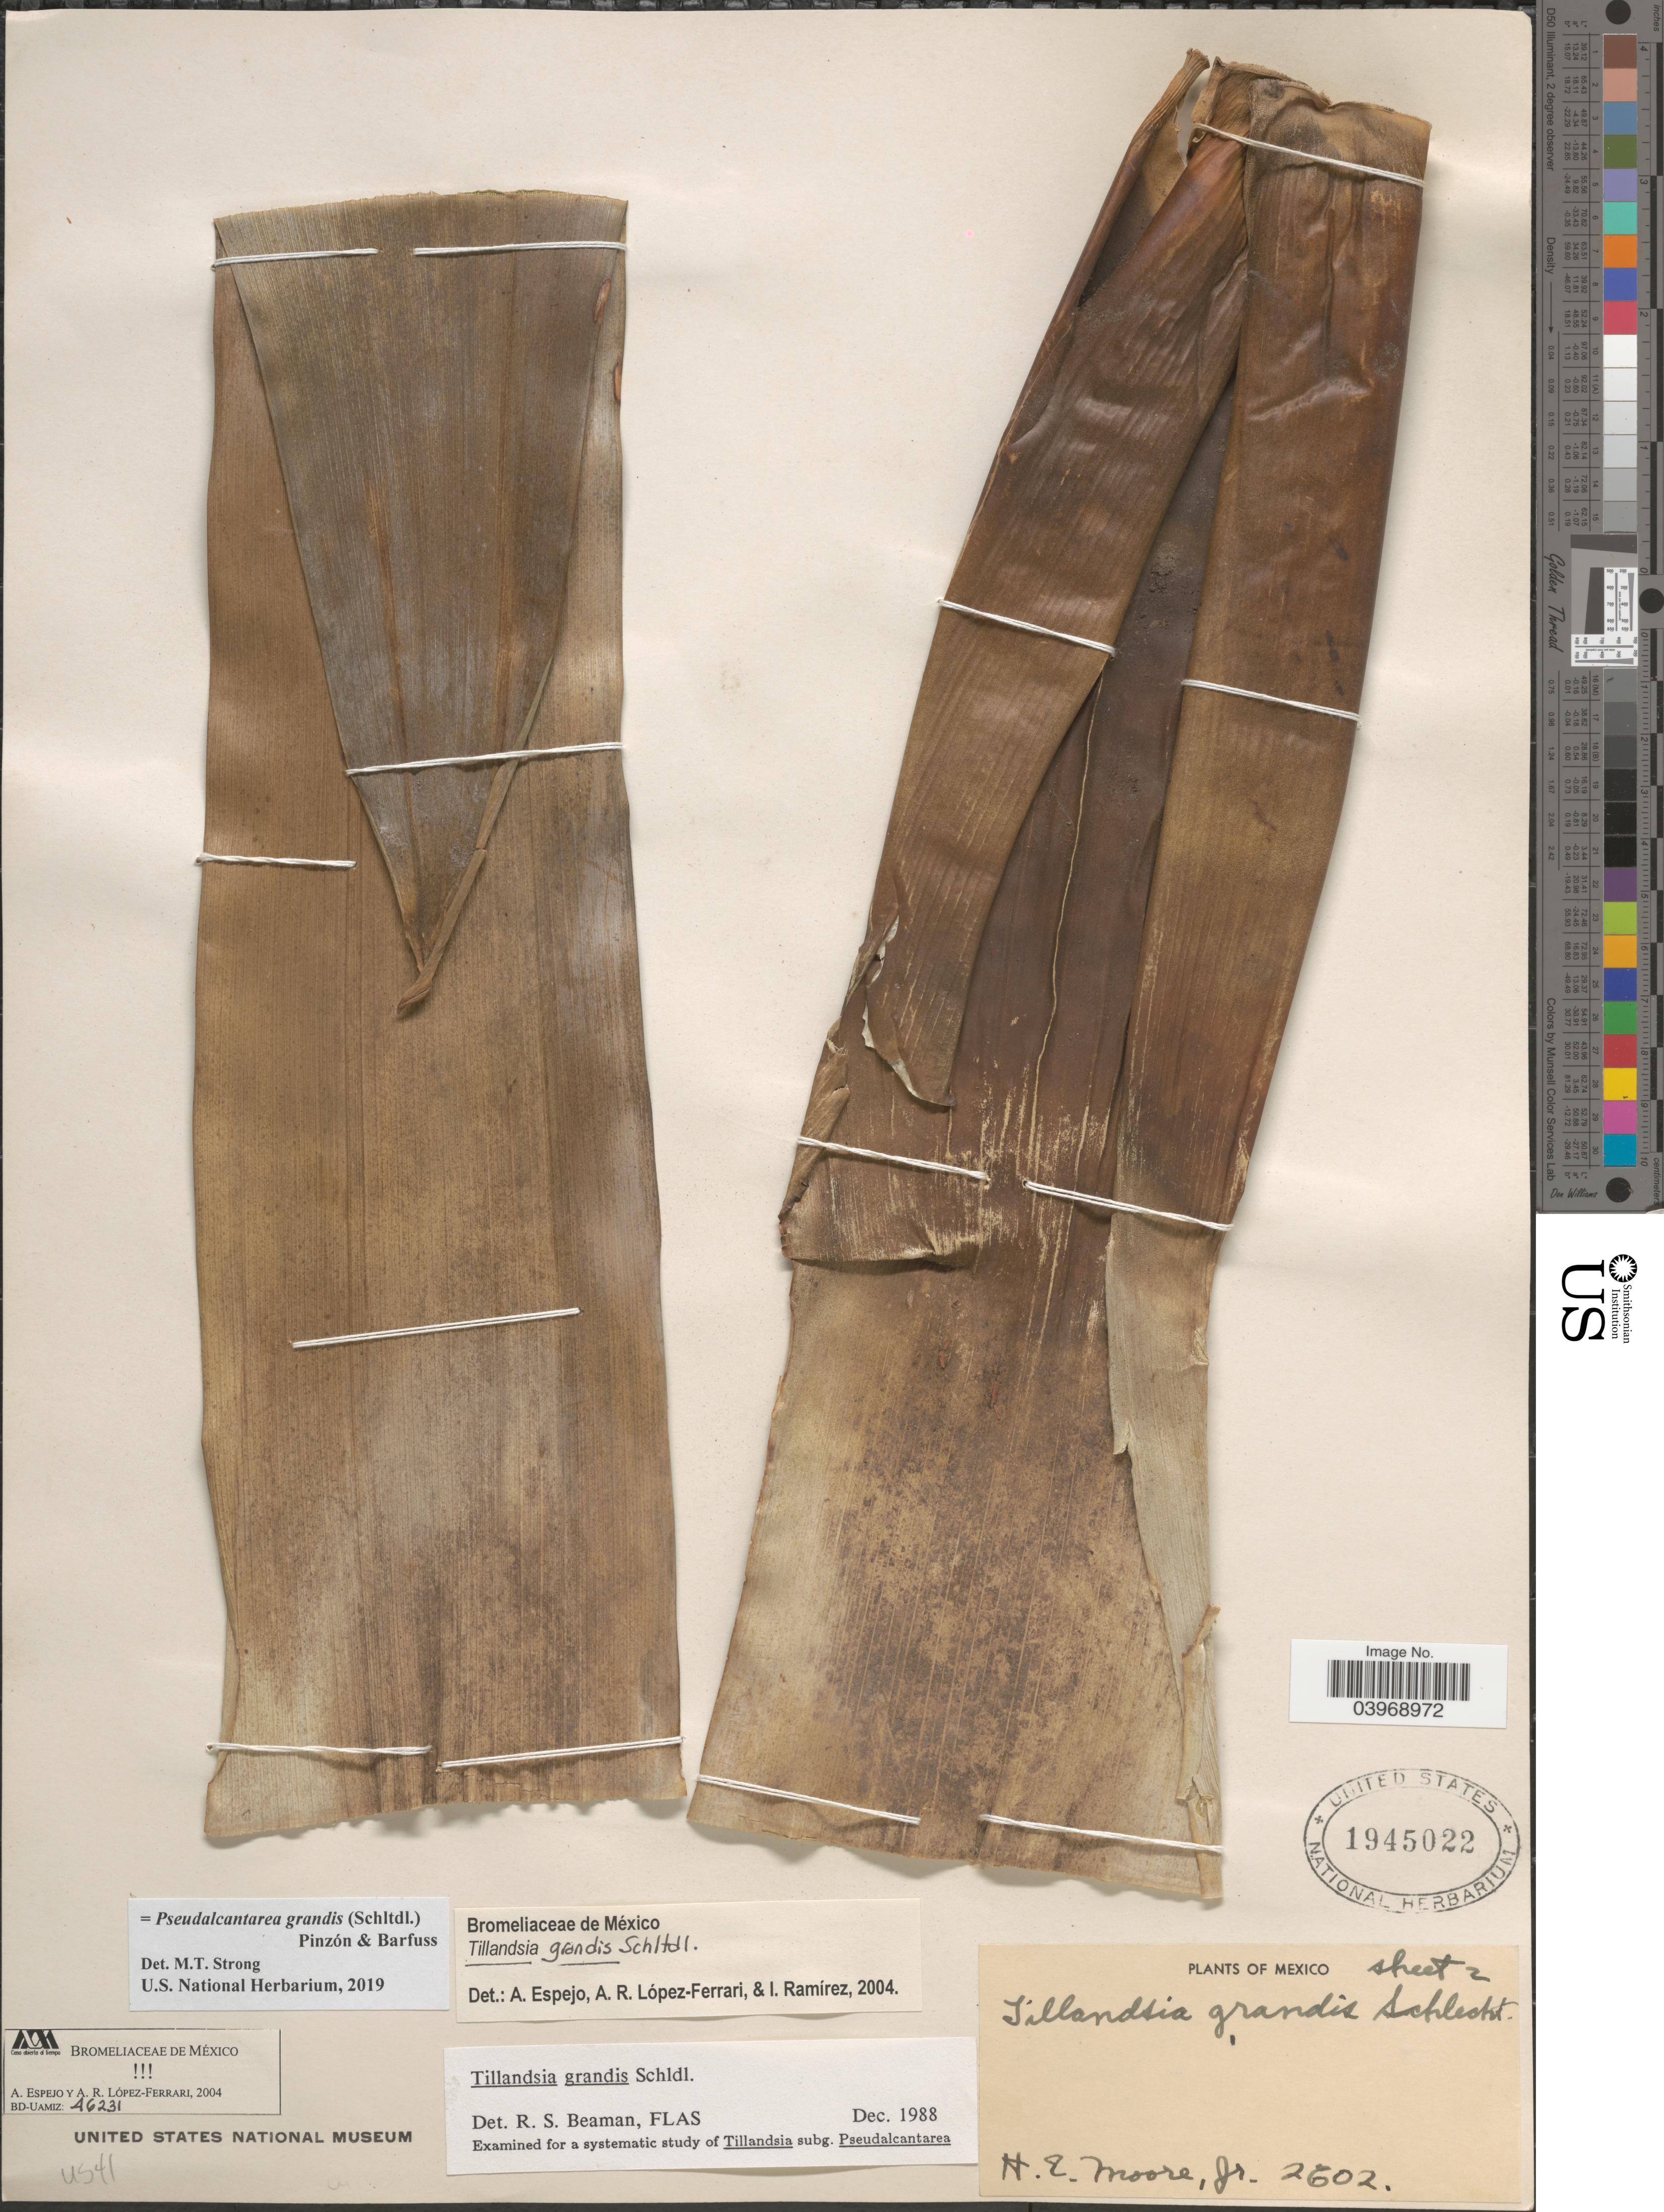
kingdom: Plantae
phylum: Tracheophyta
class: Liliopsida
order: Poales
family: Bromeliaceae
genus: Pseudalcantarea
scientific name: Pseudalcantarea grandis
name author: (Schltdl.) Pinzón & Barfuss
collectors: H. Moore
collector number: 2602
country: Mexico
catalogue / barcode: US 1945022